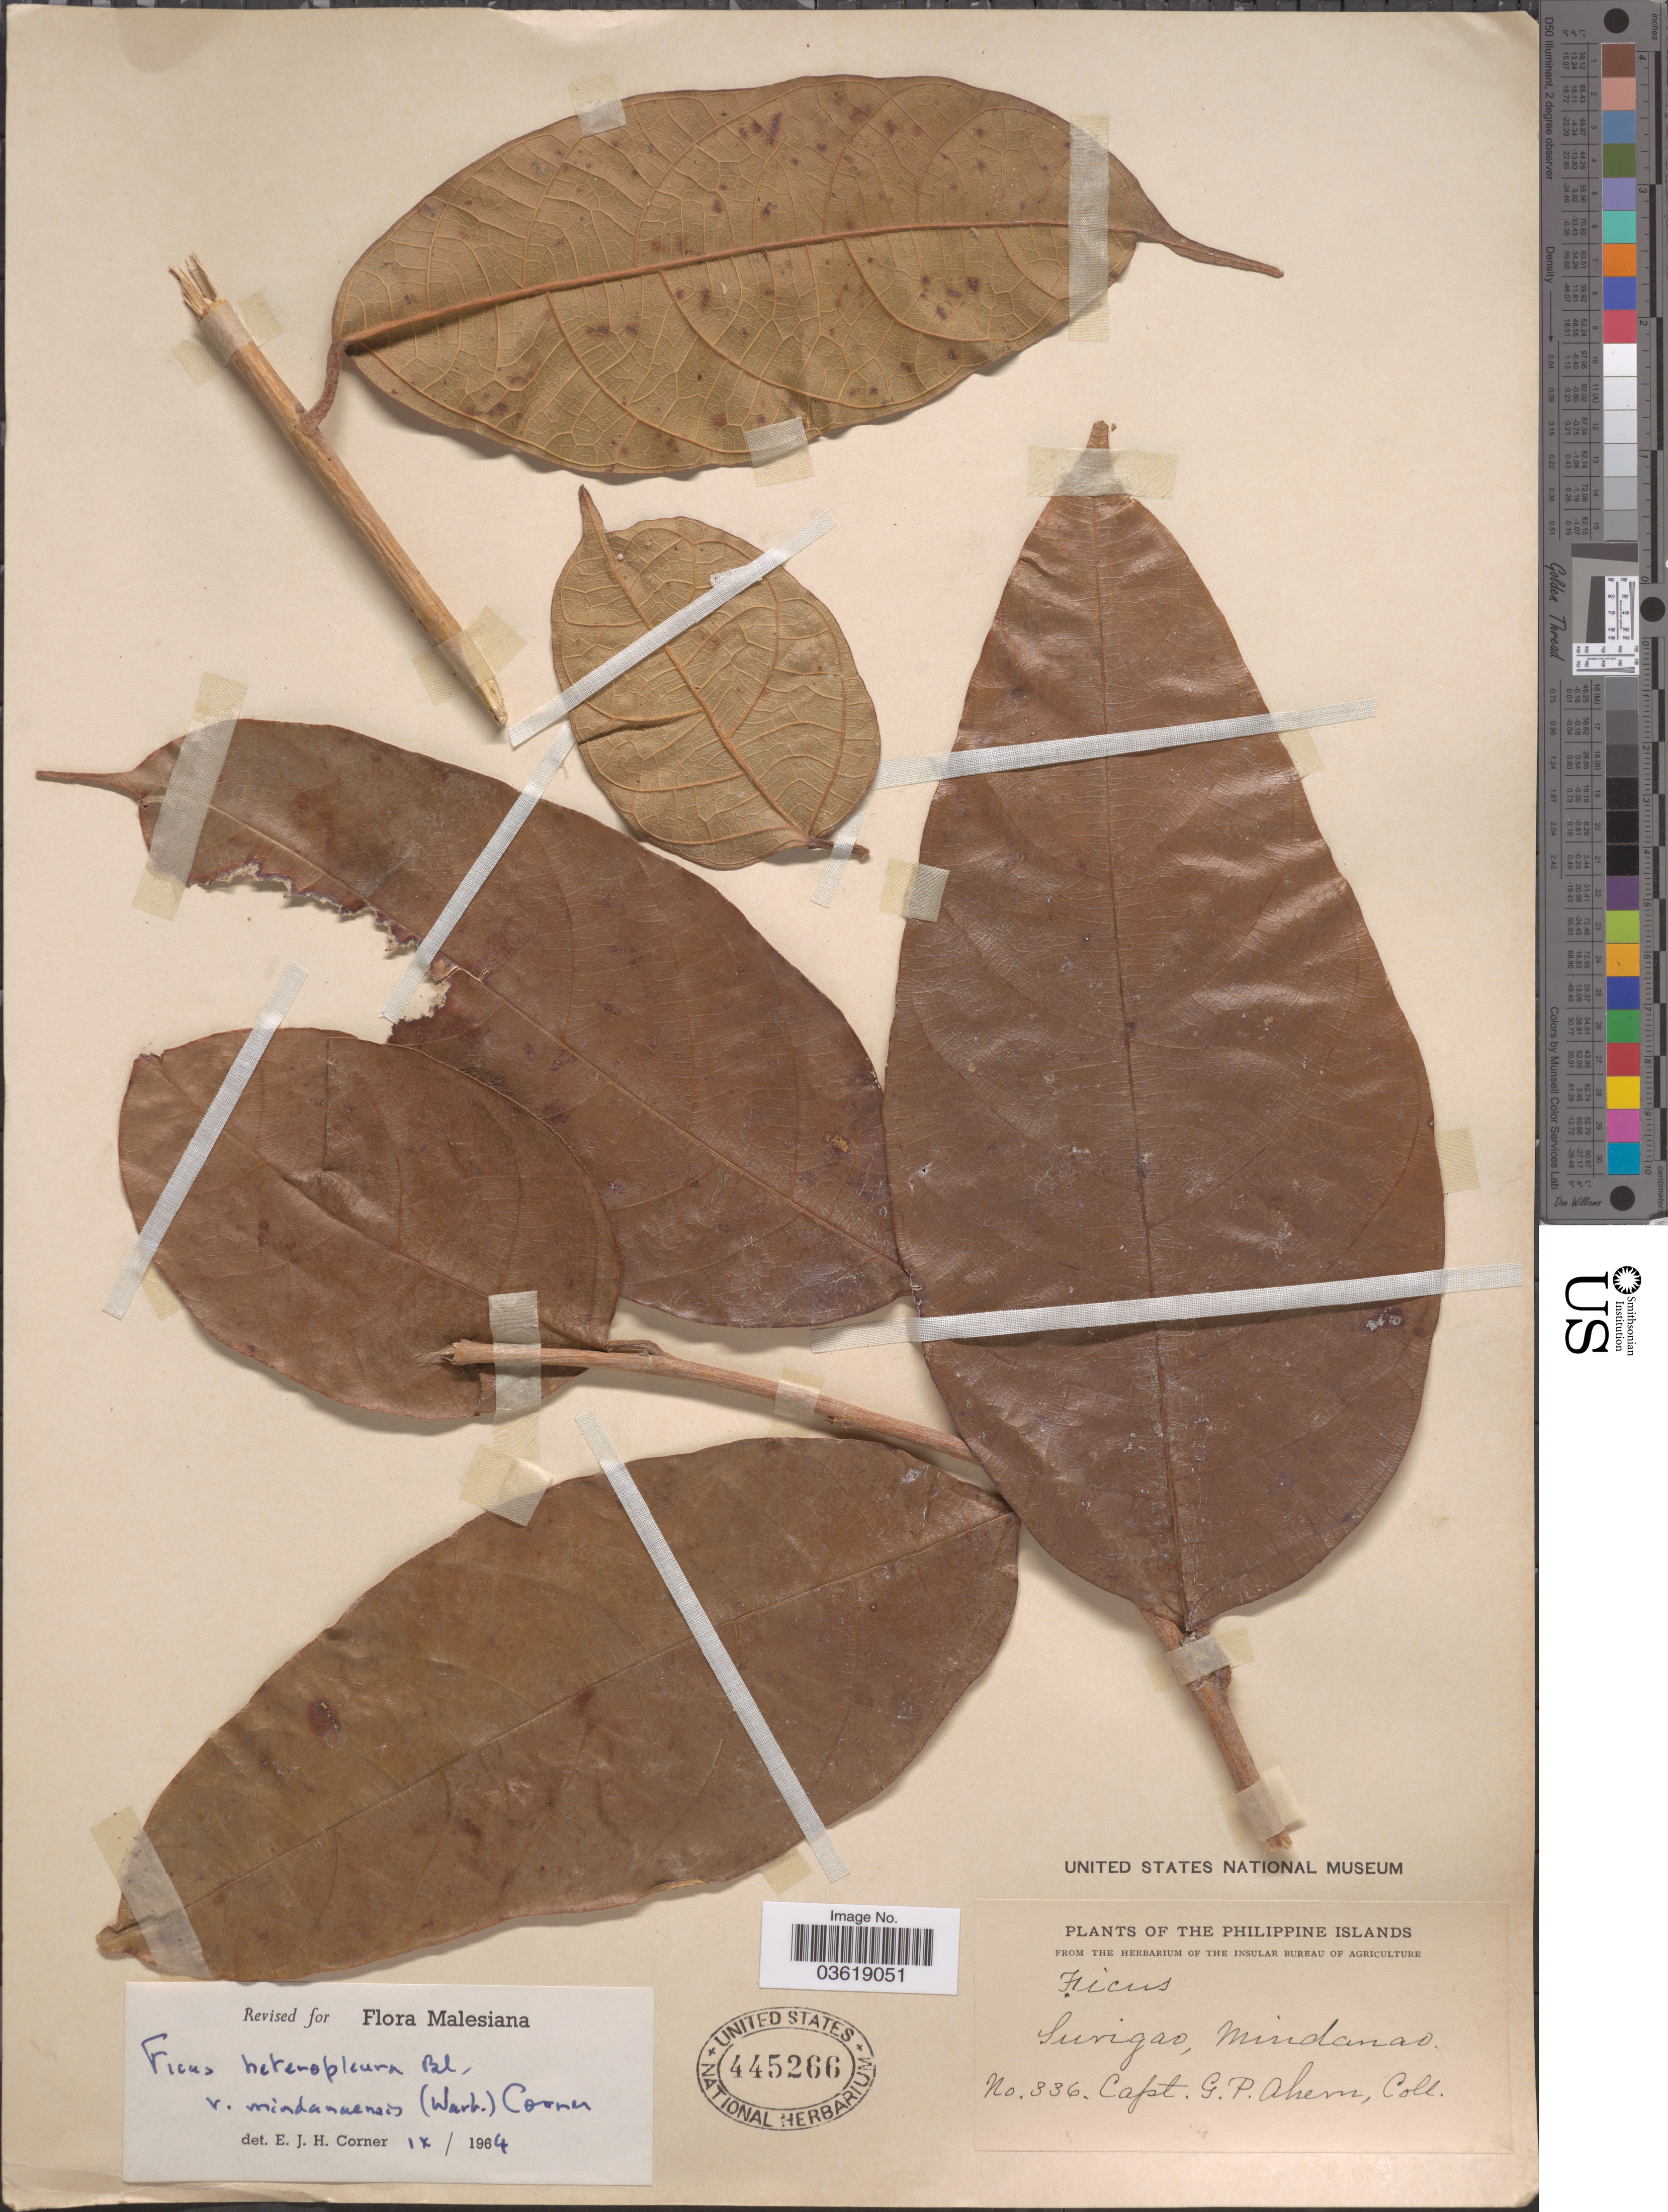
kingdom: Plantae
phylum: Tracheophyta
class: Magnoliopsida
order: Rosales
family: Moraceae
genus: Ficus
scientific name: Ficus heteropleura var. mindanaensis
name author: (Warb.) Corner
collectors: G. Ahern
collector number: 336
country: Philippines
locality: The Philippine Islands. Surigao, Mindanao.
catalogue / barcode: US 445266